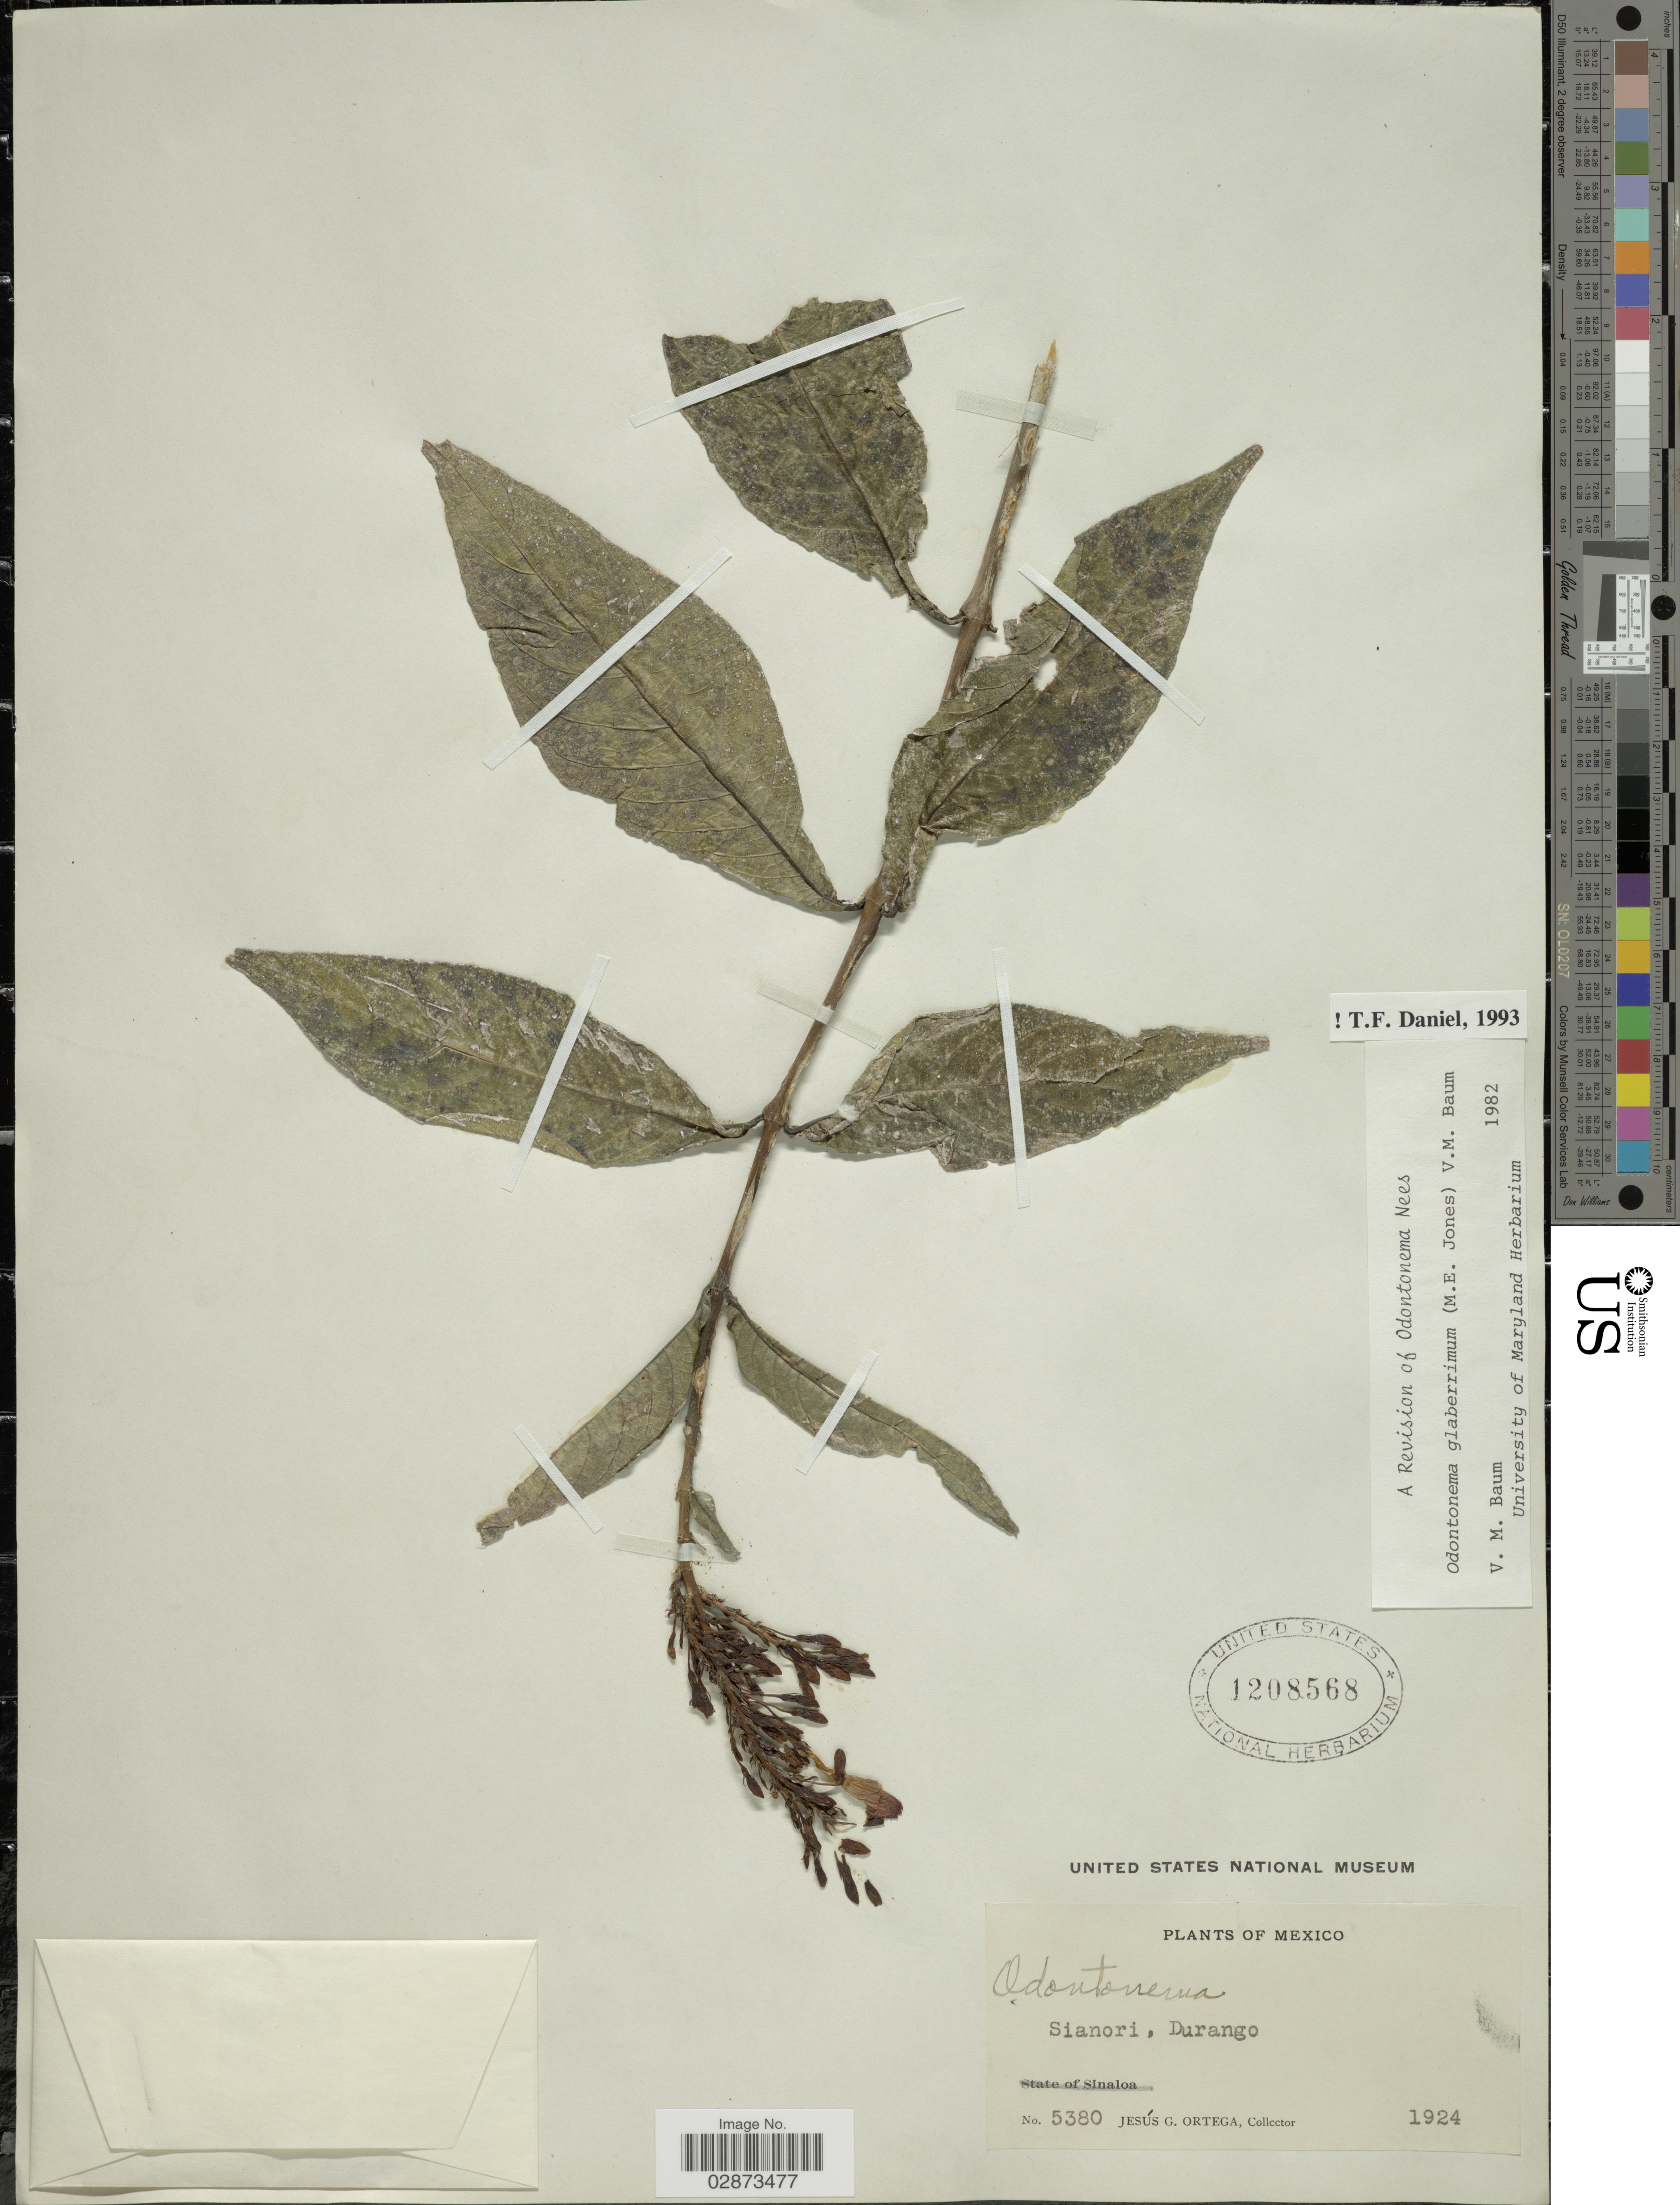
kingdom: Plantae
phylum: Tracheophyta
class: Magnoliopsida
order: Lamiales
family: Acanthaceae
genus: Odontonema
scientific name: Odontonema glaberrimum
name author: (M.E. Jones) V.M. Baum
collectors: J. Ortega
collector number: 5380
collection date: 1924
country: Mexico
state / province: Durango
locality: Sianori, Durango.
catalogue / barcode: US 1208568